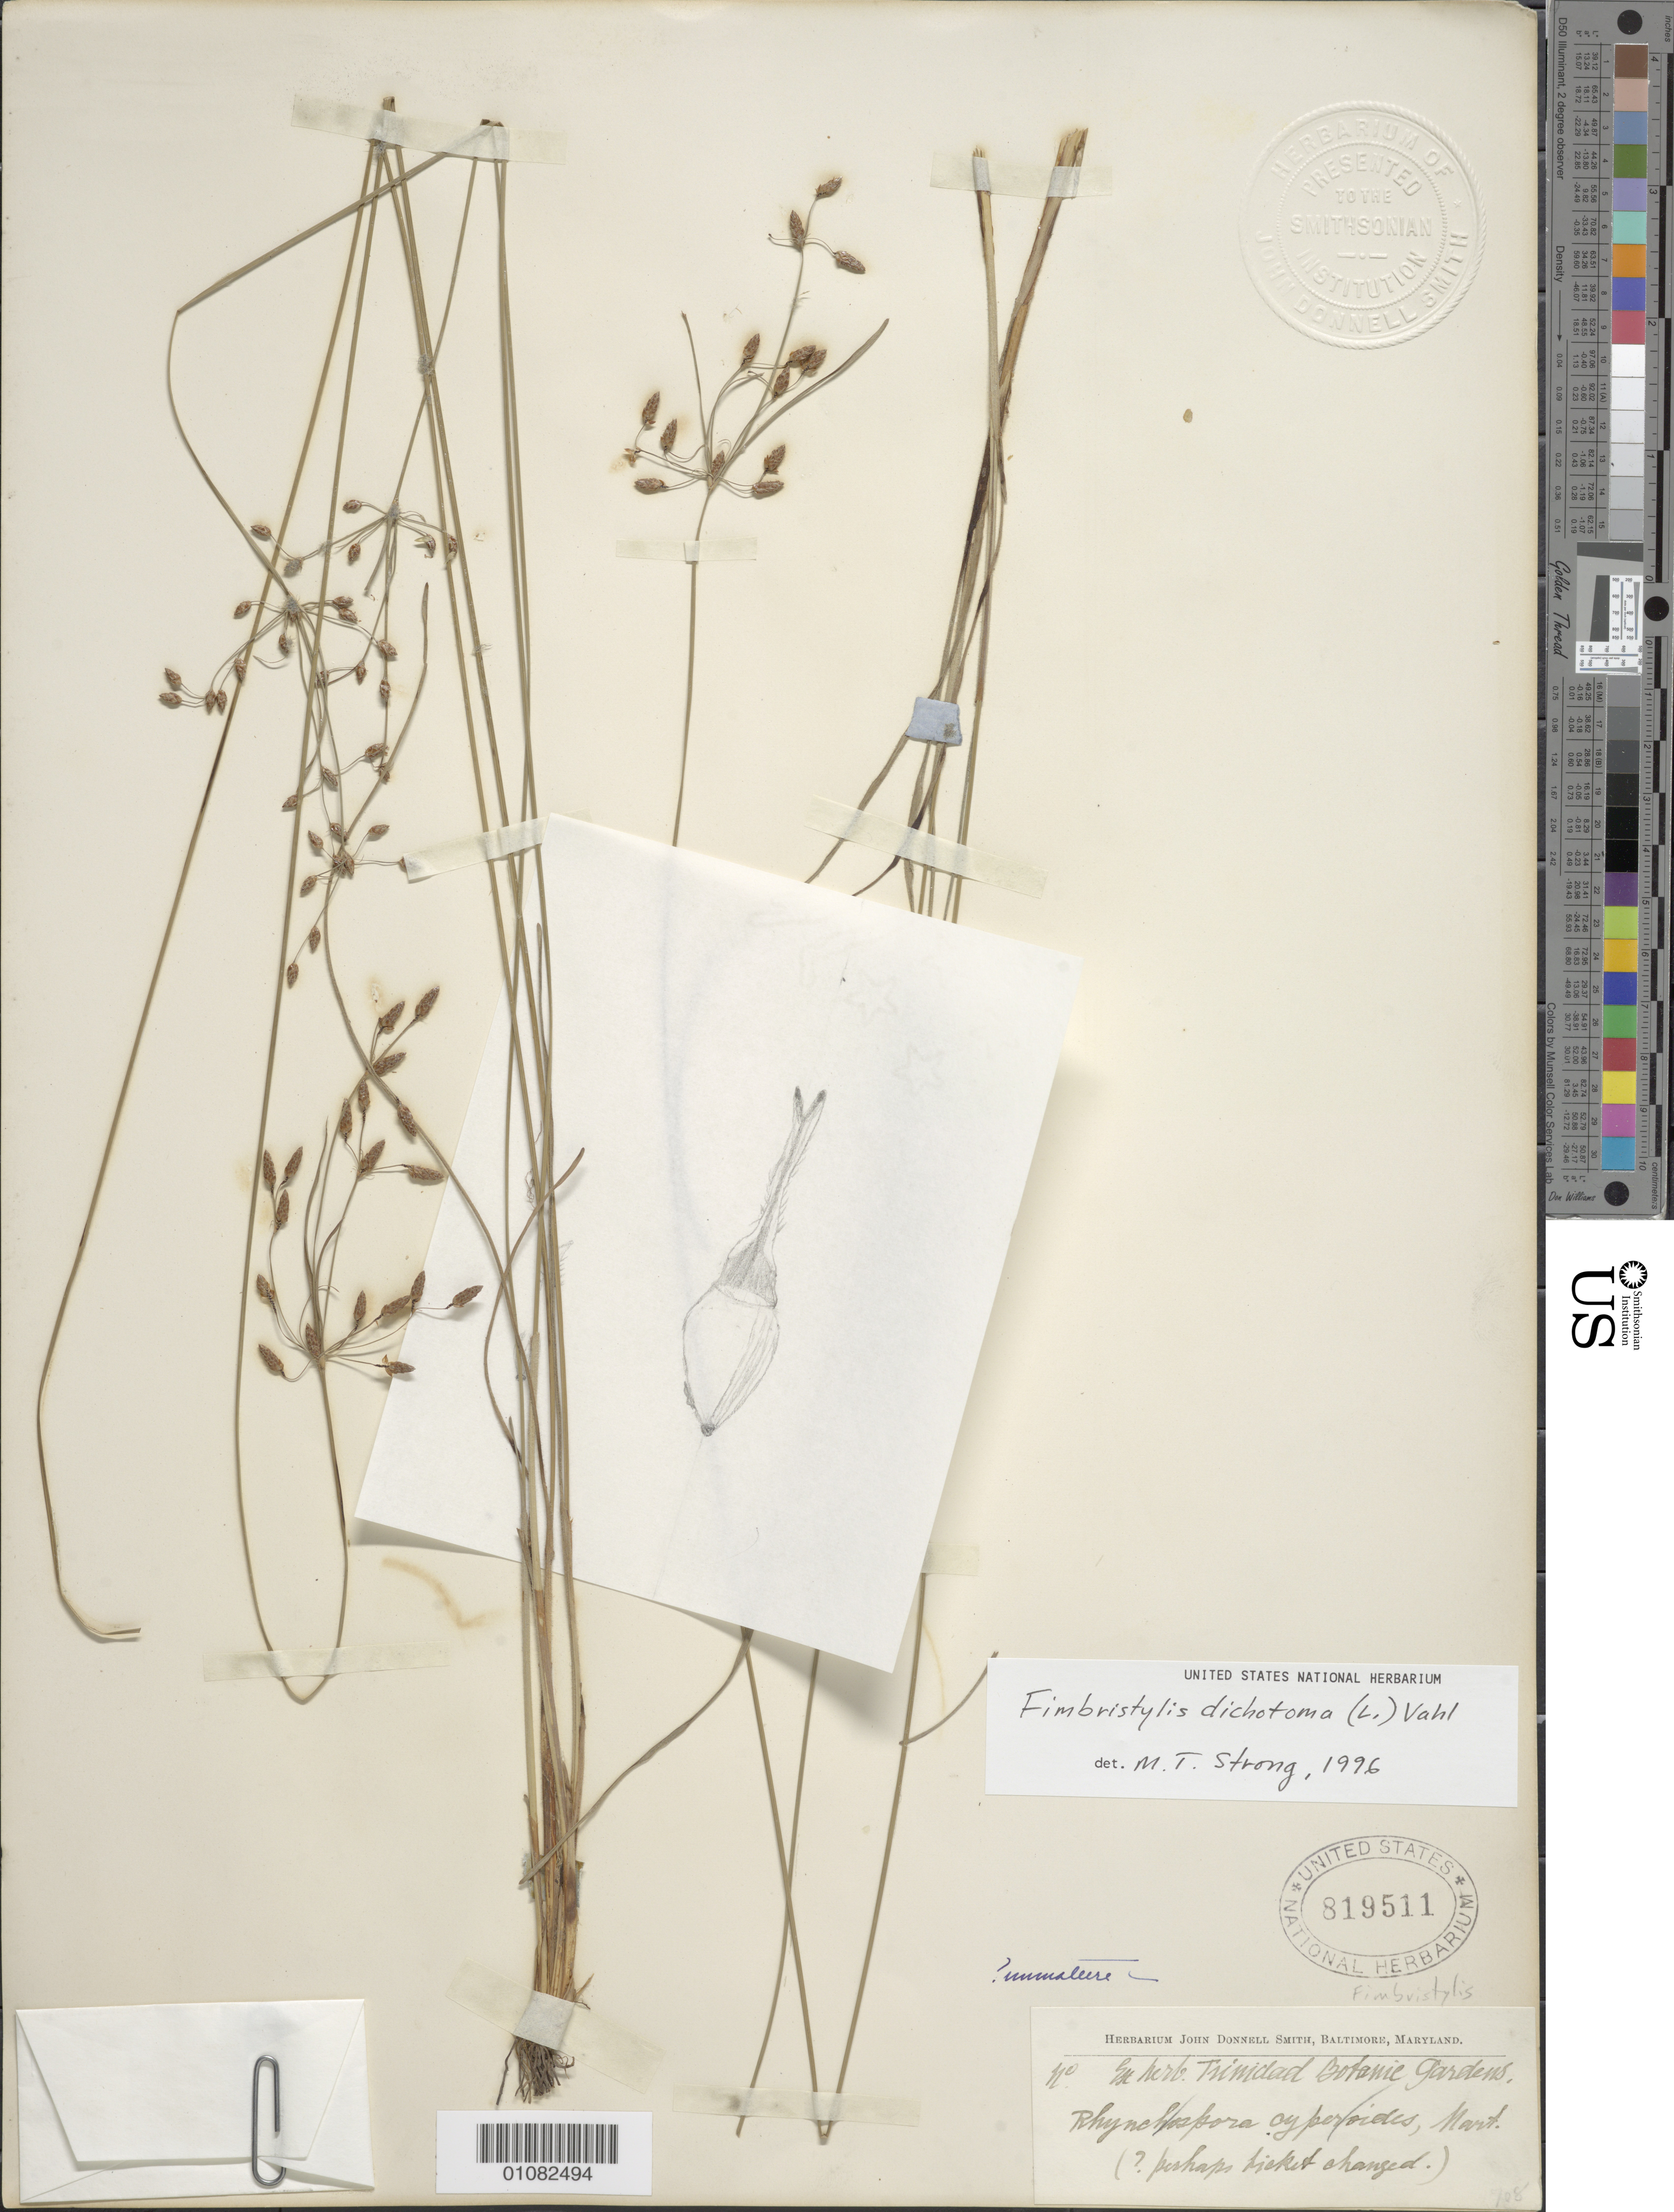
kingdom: Plantae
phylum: Tracheophyta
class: Liliopsida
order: Poales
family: Cyperaceae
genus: Fimbristylis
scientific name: Fimbristylis dichotoma subsp. dichotoma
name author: (L.) Vahl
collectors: ex herb. Bot. Gard. Trinidad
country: Trinidad and Tobago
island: Trinidad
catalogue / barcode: US 819511